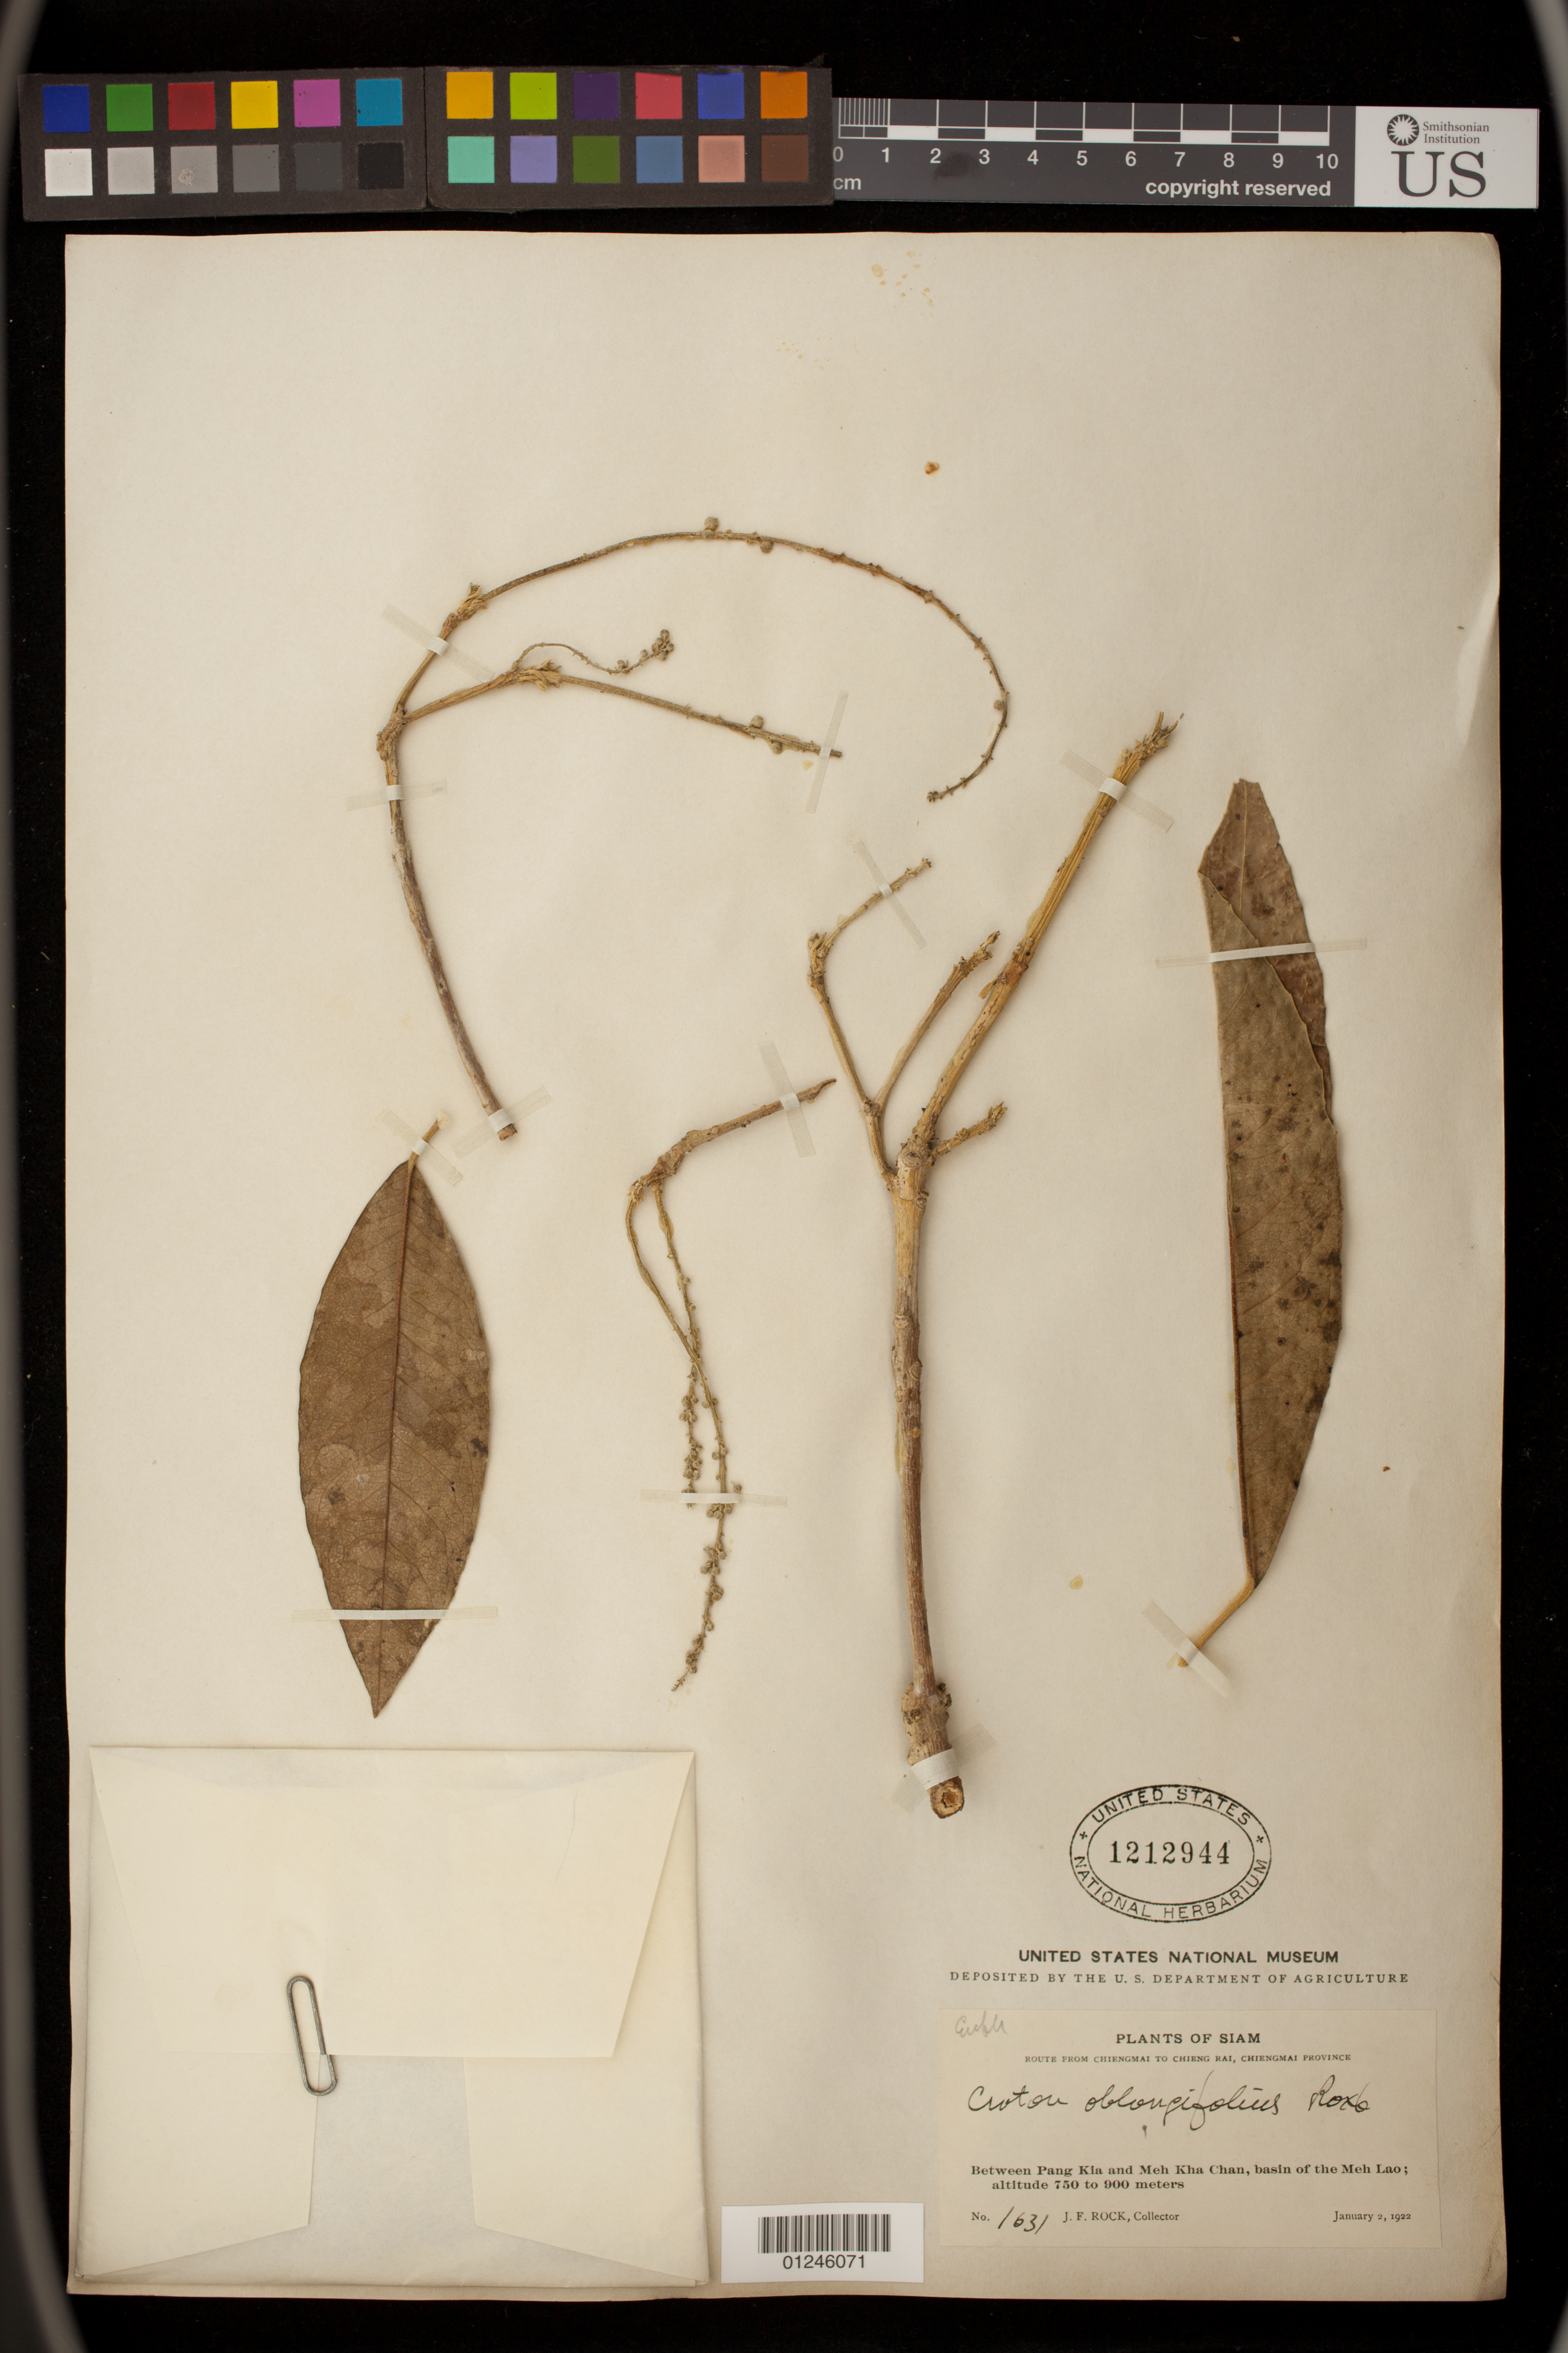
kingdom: Plantae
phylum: Tracheophyta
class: Magnoliopsida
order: Malpighiales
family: Euphorbiaceae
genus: Croton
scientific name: Croton oblongifolius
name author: Roxb.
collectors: J. F. Rock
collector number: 1631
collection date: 1922-01-02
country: Thailand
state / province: Chiang Mai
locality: Route from Chiengmai to Chieng Rai, Chiengmai Province. Between Pang Kia and Meh Kha Chan, basin of the Meh Lao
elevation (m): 750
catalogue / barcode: US 1212944